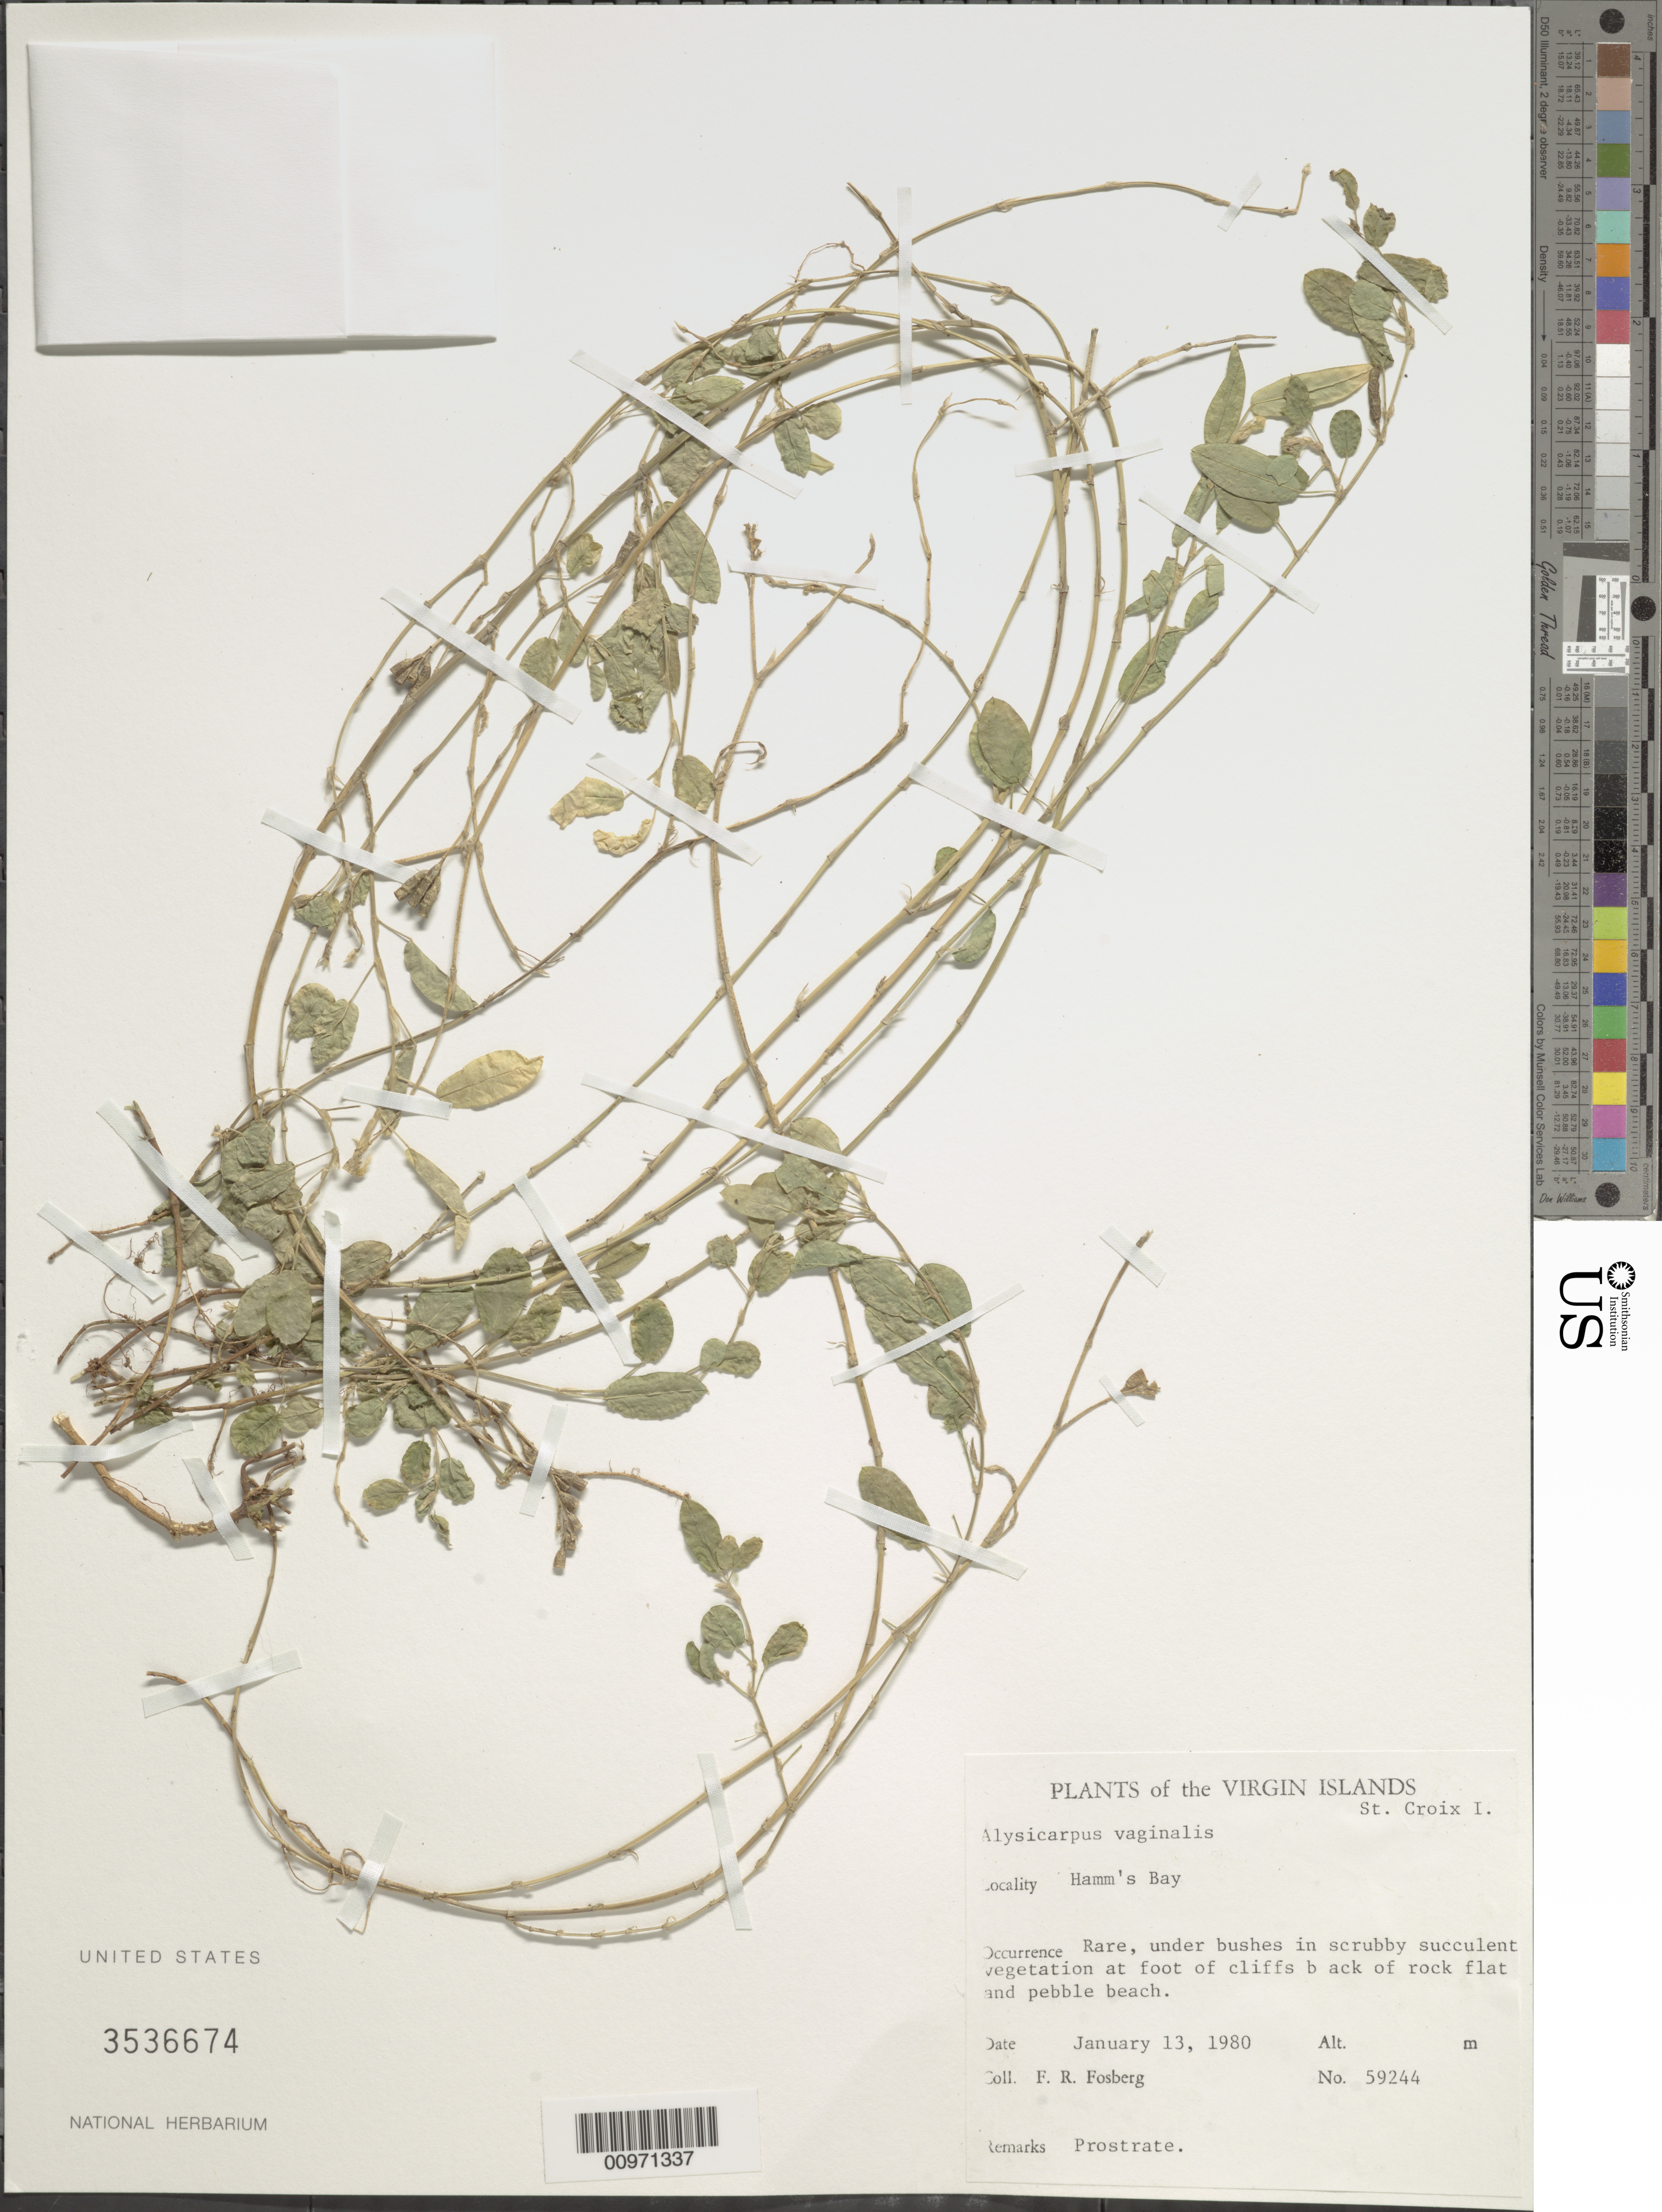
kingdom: Plantae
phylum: Tracheophyta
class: Magnoliopsida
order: Fabales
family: Fabaceae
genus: Alysicarpus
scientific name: Alysicarpus vaginalis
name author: (L.) DC.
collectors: F. R. Fosberg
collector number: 59244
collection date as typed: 13 Jan 1980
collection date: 1980-01-13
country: U.S. Virgin Islands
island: St. Croix I.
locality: Hamm's Bay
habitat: Under bushes in scrubby succulent vegetation at foot of cliffs back of rock flat and pebble beach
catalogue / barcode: US 3536674